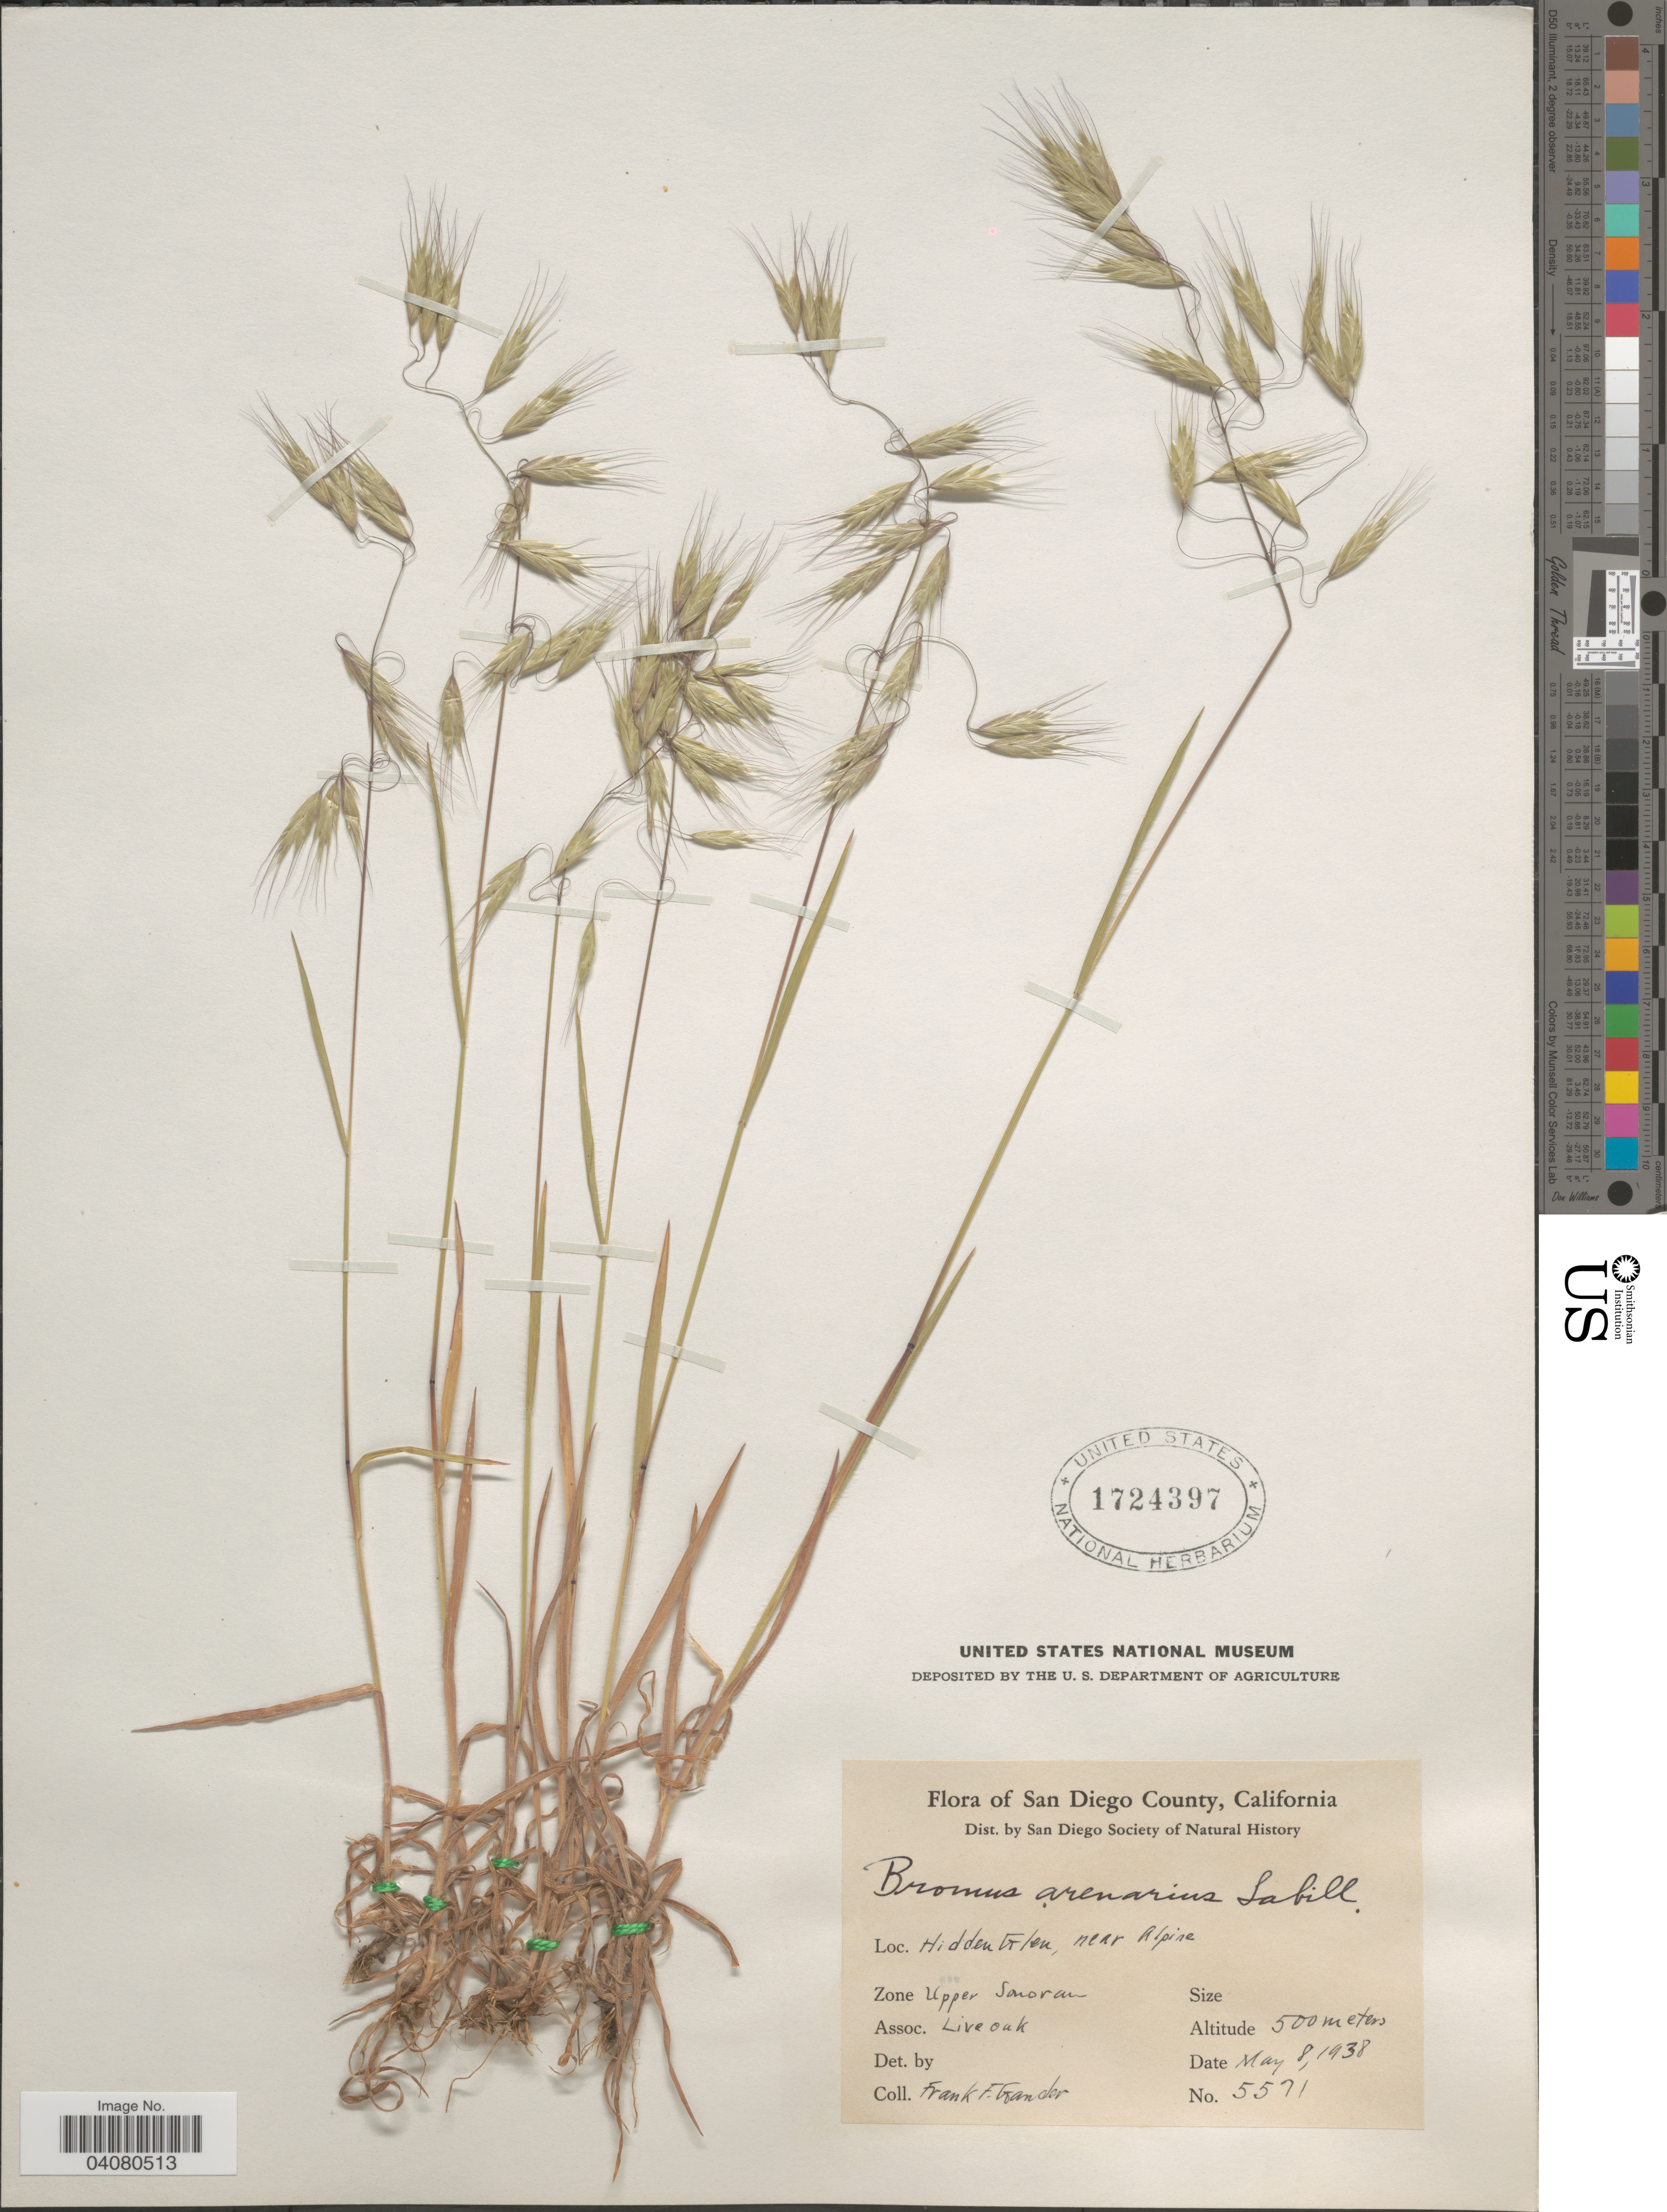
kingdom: Plantae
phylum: Tracheophyta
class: Liliopsida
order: Poales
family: Poaceae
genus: Bromus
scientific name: Bromus arizonicus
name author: (Shear) Stebbins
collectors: F. Gander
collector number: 5571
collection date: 1938-05-08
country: United States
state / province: California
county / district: San Diego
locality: San Diego County. Hidden Glen, near Alpine. Zone Upper Sanoran.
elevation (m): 500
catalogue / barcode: US 1724397